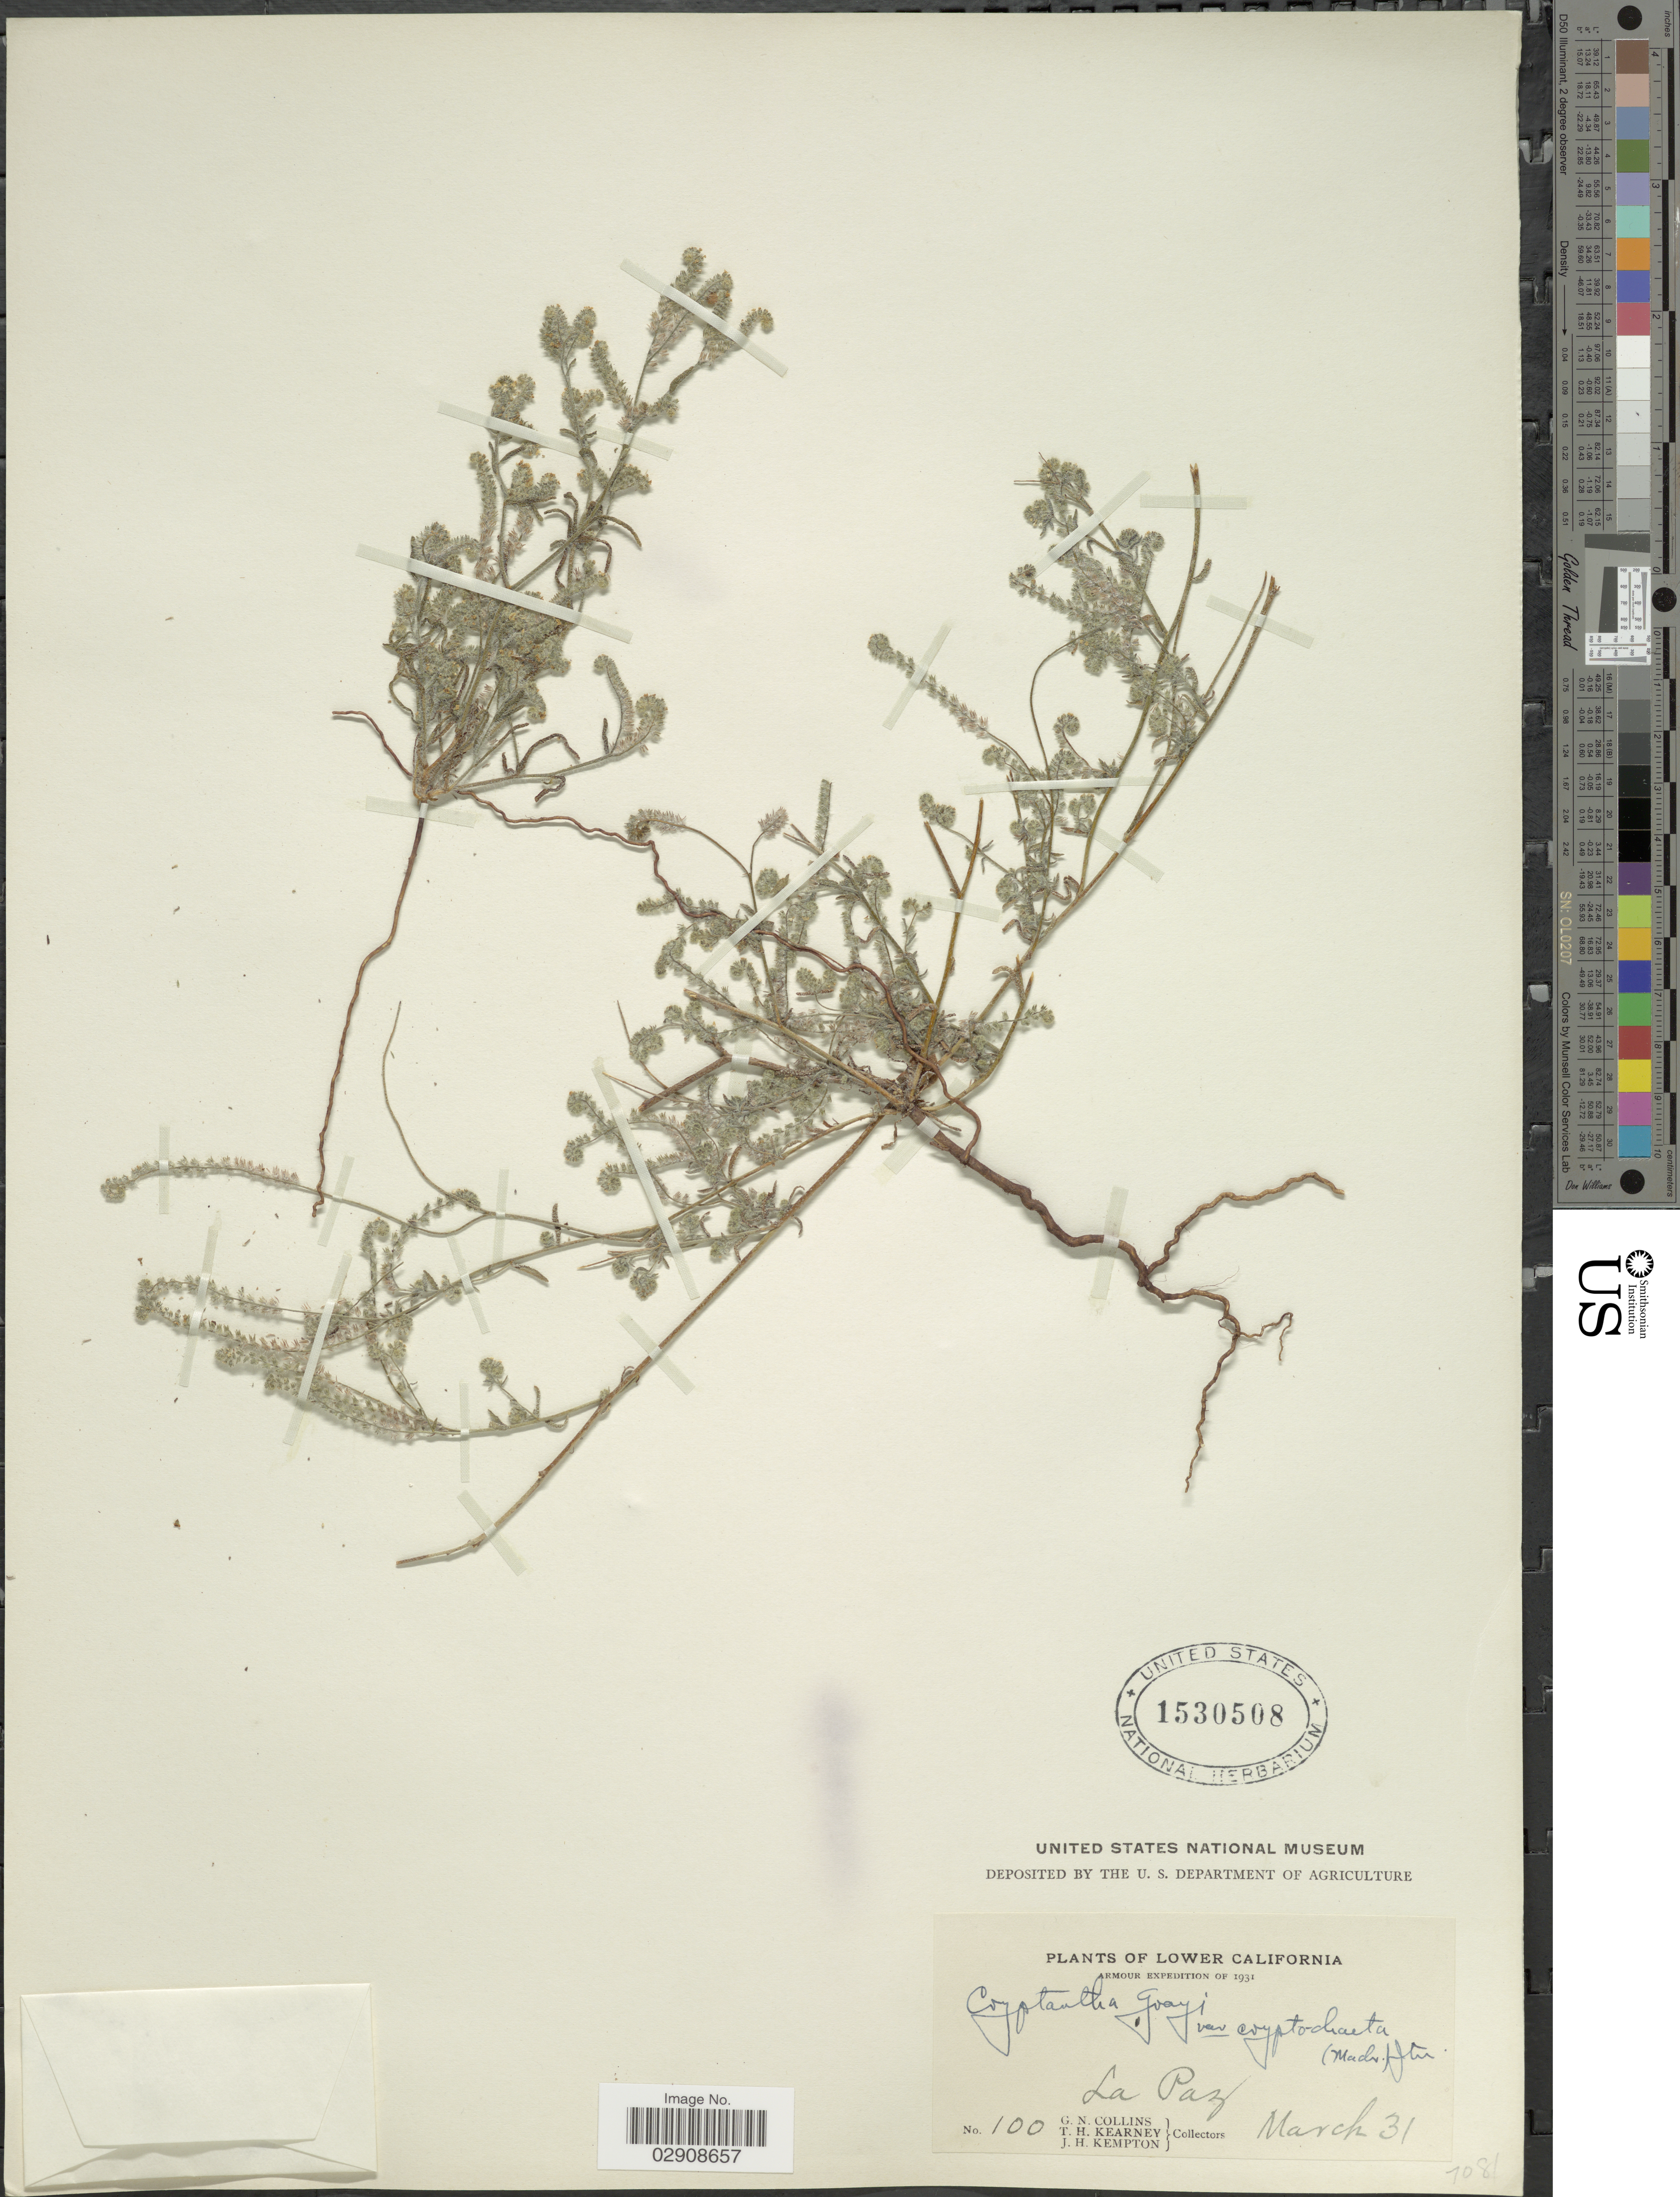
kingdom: Plantae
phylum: Tracheophyta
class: Magnoliopsida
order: Boraginales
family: Boraginaceae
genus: Cryptantha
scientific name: Cryptantha grayi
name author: (Vasey &) J.F. Macbr.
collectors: G. Collins, T. H. Kearney & J. H. Kempton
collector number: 100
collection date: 1931-03-30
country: Mexico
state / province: Baja California Sur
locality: Lower California. La Paz.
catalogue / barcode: US 1530508